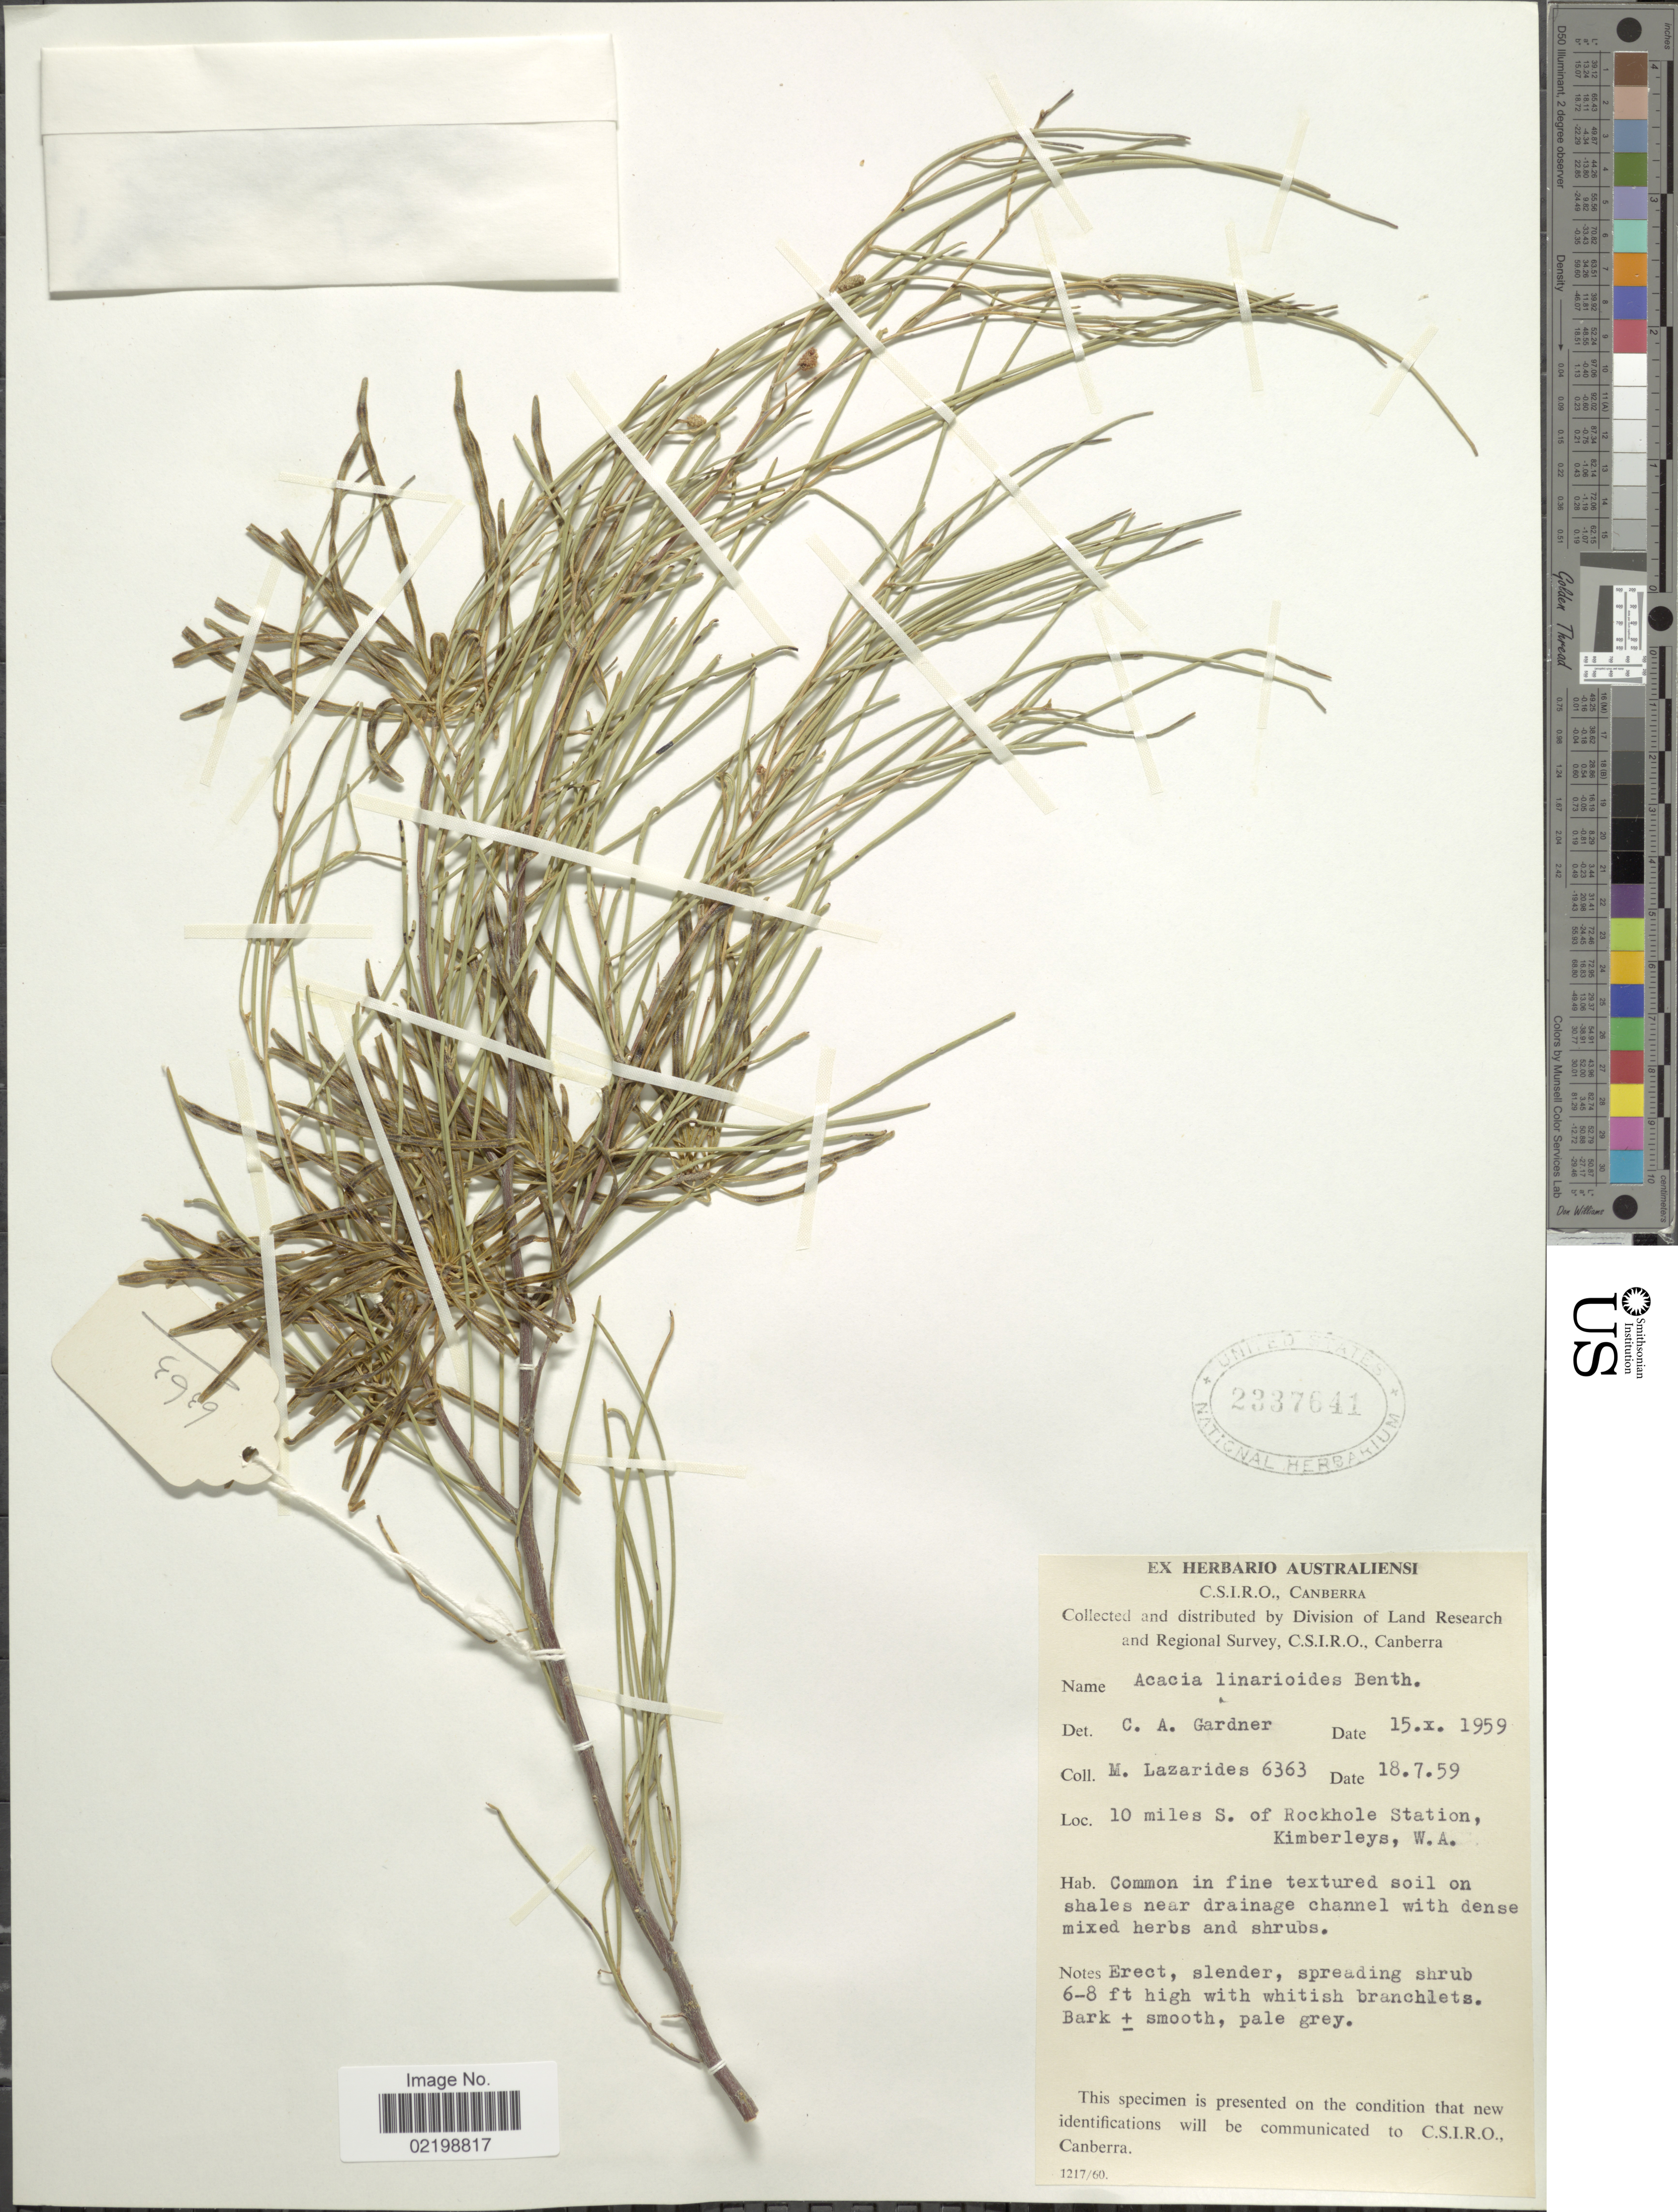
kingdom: Plantae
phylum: Tracheophyta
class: Magnoliopsida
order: Fabales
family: Fabaceae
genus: Acacia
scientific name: Acacia linarioides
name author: Benth.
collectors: M. Lazarides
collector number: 6363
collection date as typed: Transcribed d/m/y: 18/7/59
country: Australia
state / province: Western Australia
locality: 10 miles S. of Rockhole Station, Kimberleys, W.A.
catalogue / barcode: US 2337641